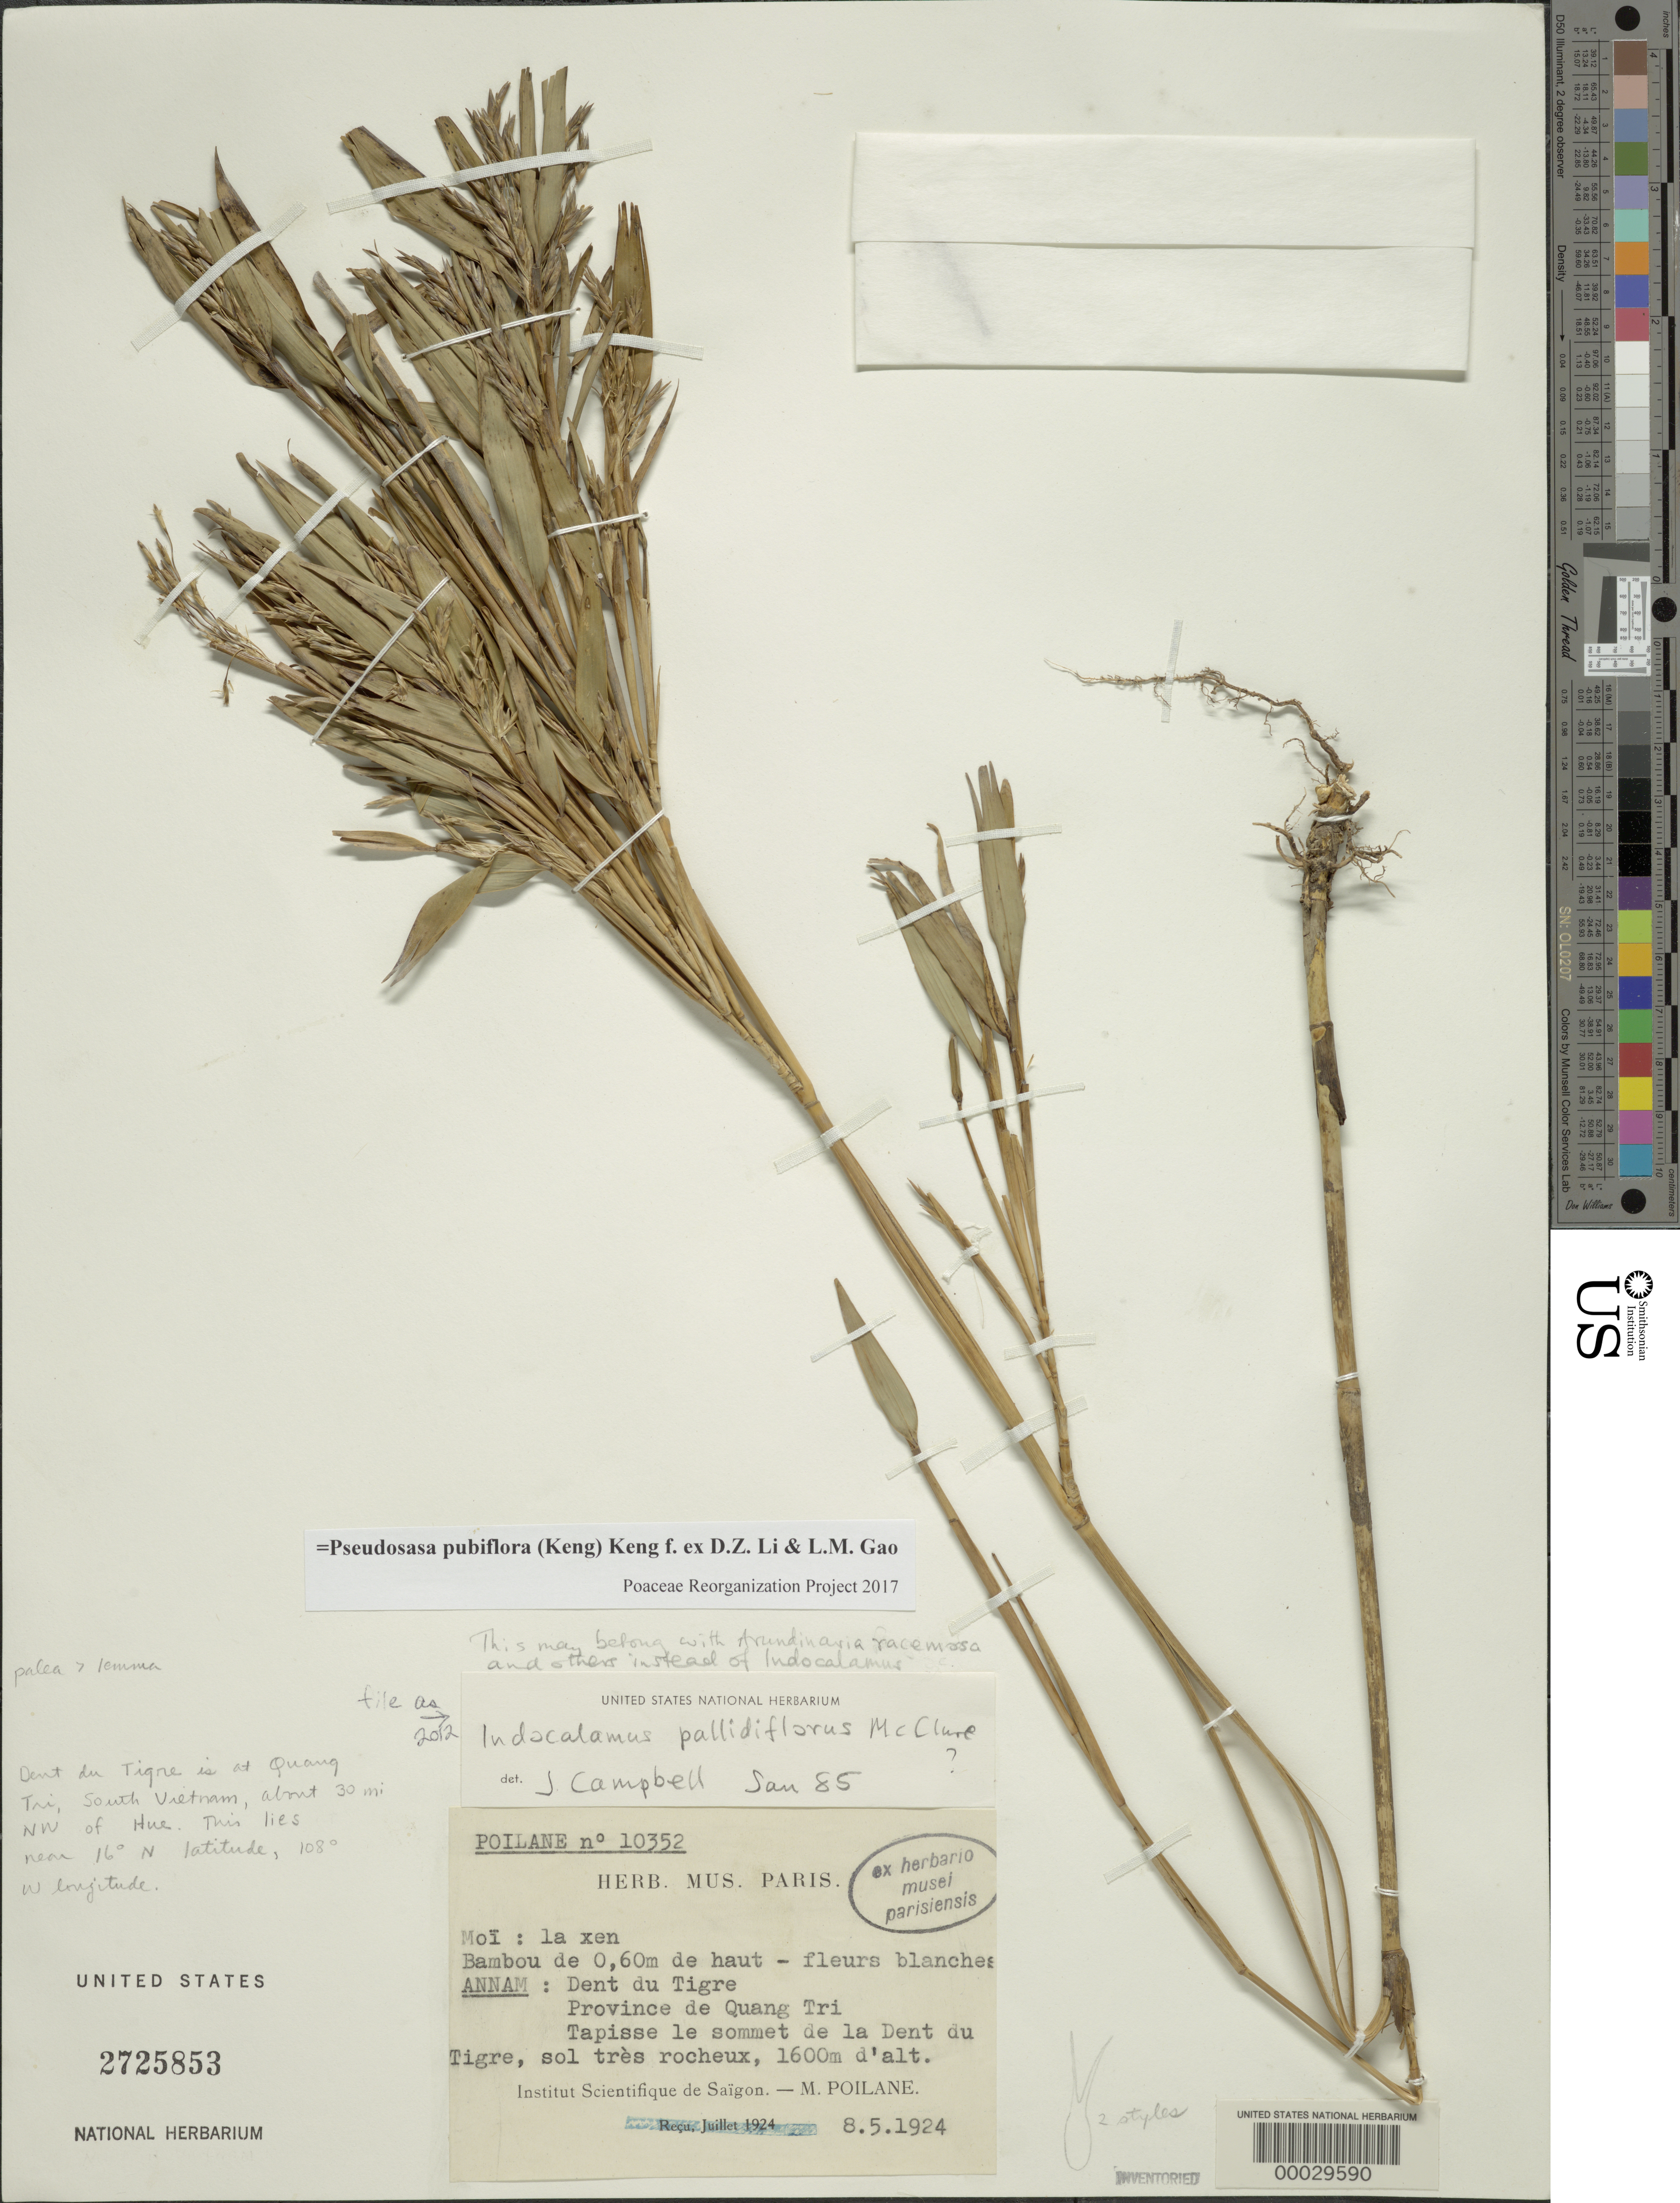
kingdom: Plantae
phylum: Tracheophyta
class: Liliopsida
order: Poales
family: Poaceae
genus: Pseudosasa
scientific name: Pseudosasa pubiflora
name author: (Keng f.) Keng f. ex Gao & D.Z. Li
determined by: Poaceae Reorganization Project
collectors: M. Poilane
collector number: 10352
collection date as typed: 05 Aug 1924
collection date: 1924-08-05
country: Vietnam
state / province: Quang Tri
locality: Dent du Tigre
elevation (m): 1600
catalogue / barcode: US 2725853